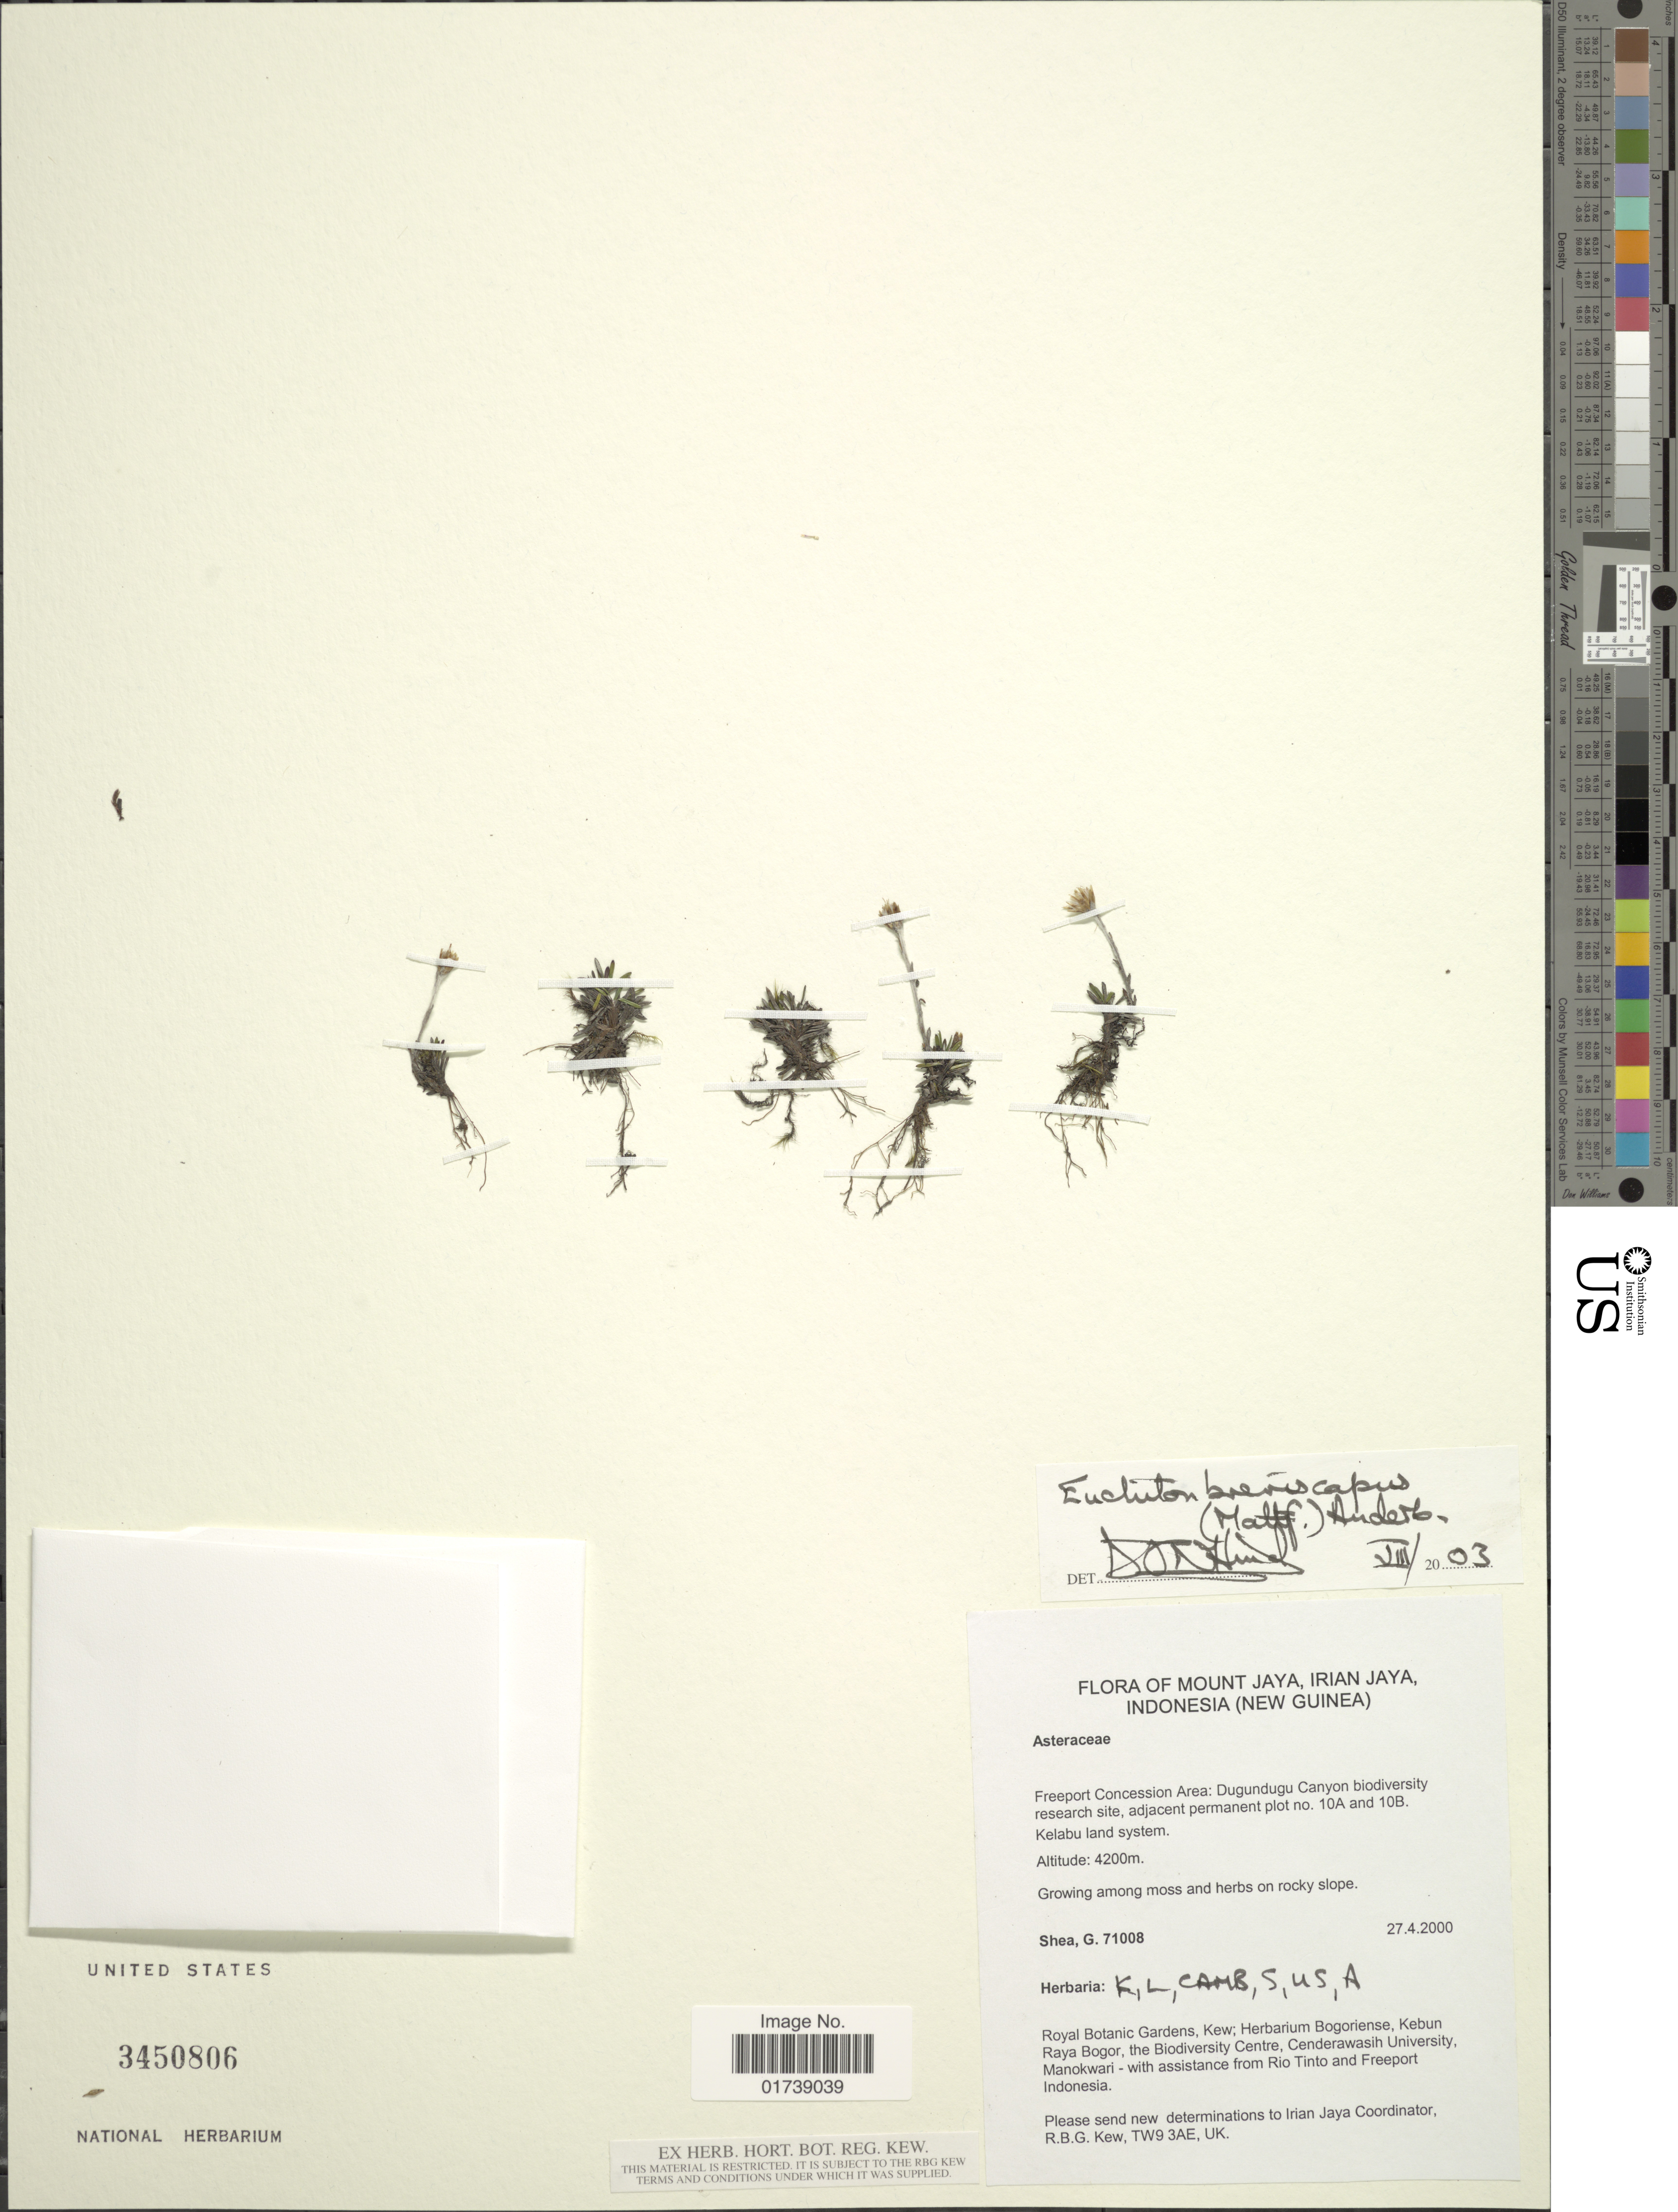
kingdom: Plantae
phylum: Tracheophyta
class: Magnoliopsida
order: Asterales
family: Asteraceae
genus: Euchiton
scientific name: Euchiton breviscapus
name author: (Mattf.) Anderb.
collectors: G. Shea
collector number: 71008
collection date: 2000-04-27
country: Papua New Guinea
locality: Freeport Concession Area: Dugundugu Canyon biodiversity research site, adjacent permanent plot no. 10A and 10B, Kelabu Land system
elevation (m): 4200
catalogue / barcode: US 3450806